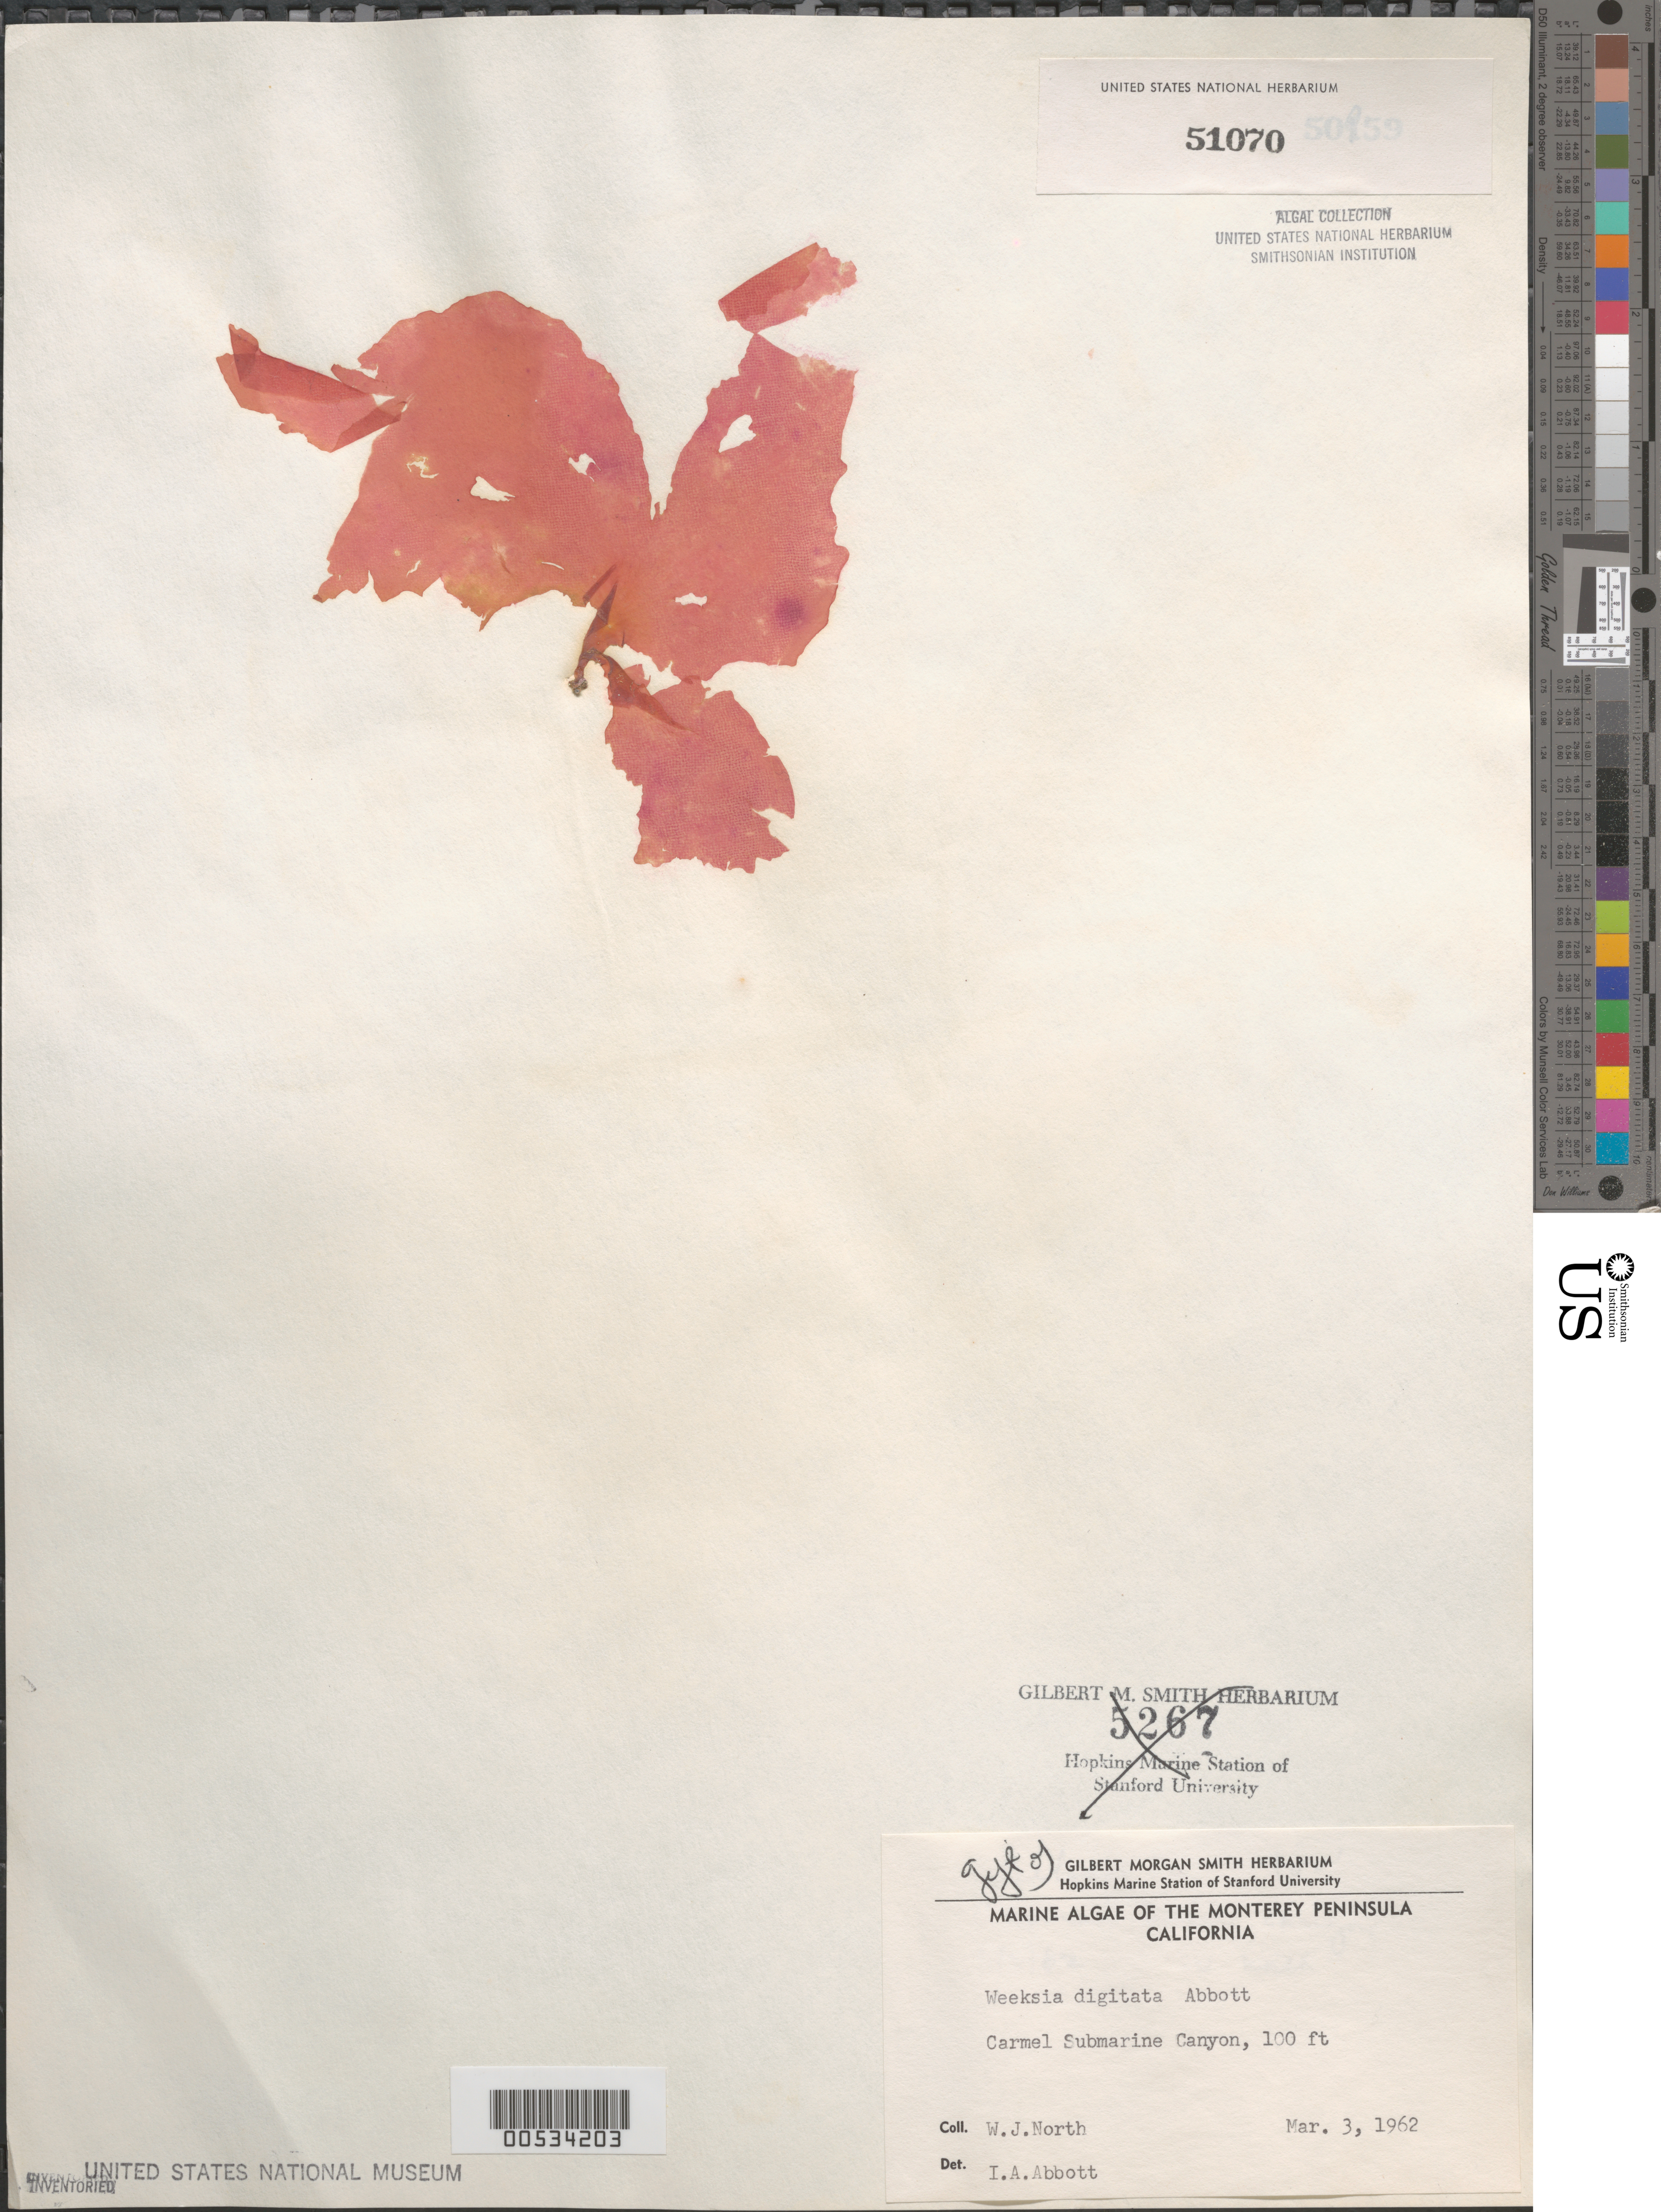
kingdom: Plantae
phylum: Rhodophyta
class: Florideophyceae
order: Gigartinales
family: Dumontiaceae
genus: Weeksia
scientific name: Weeksia digitata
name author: I.A. Abbott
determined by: Abbott, Isabella A.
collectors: W. North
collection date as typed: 03 Mar 1962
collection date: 1962-03-03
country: United States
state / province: California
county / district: Monterey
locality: Carmel Submarine Canyon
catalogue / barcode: US 51070